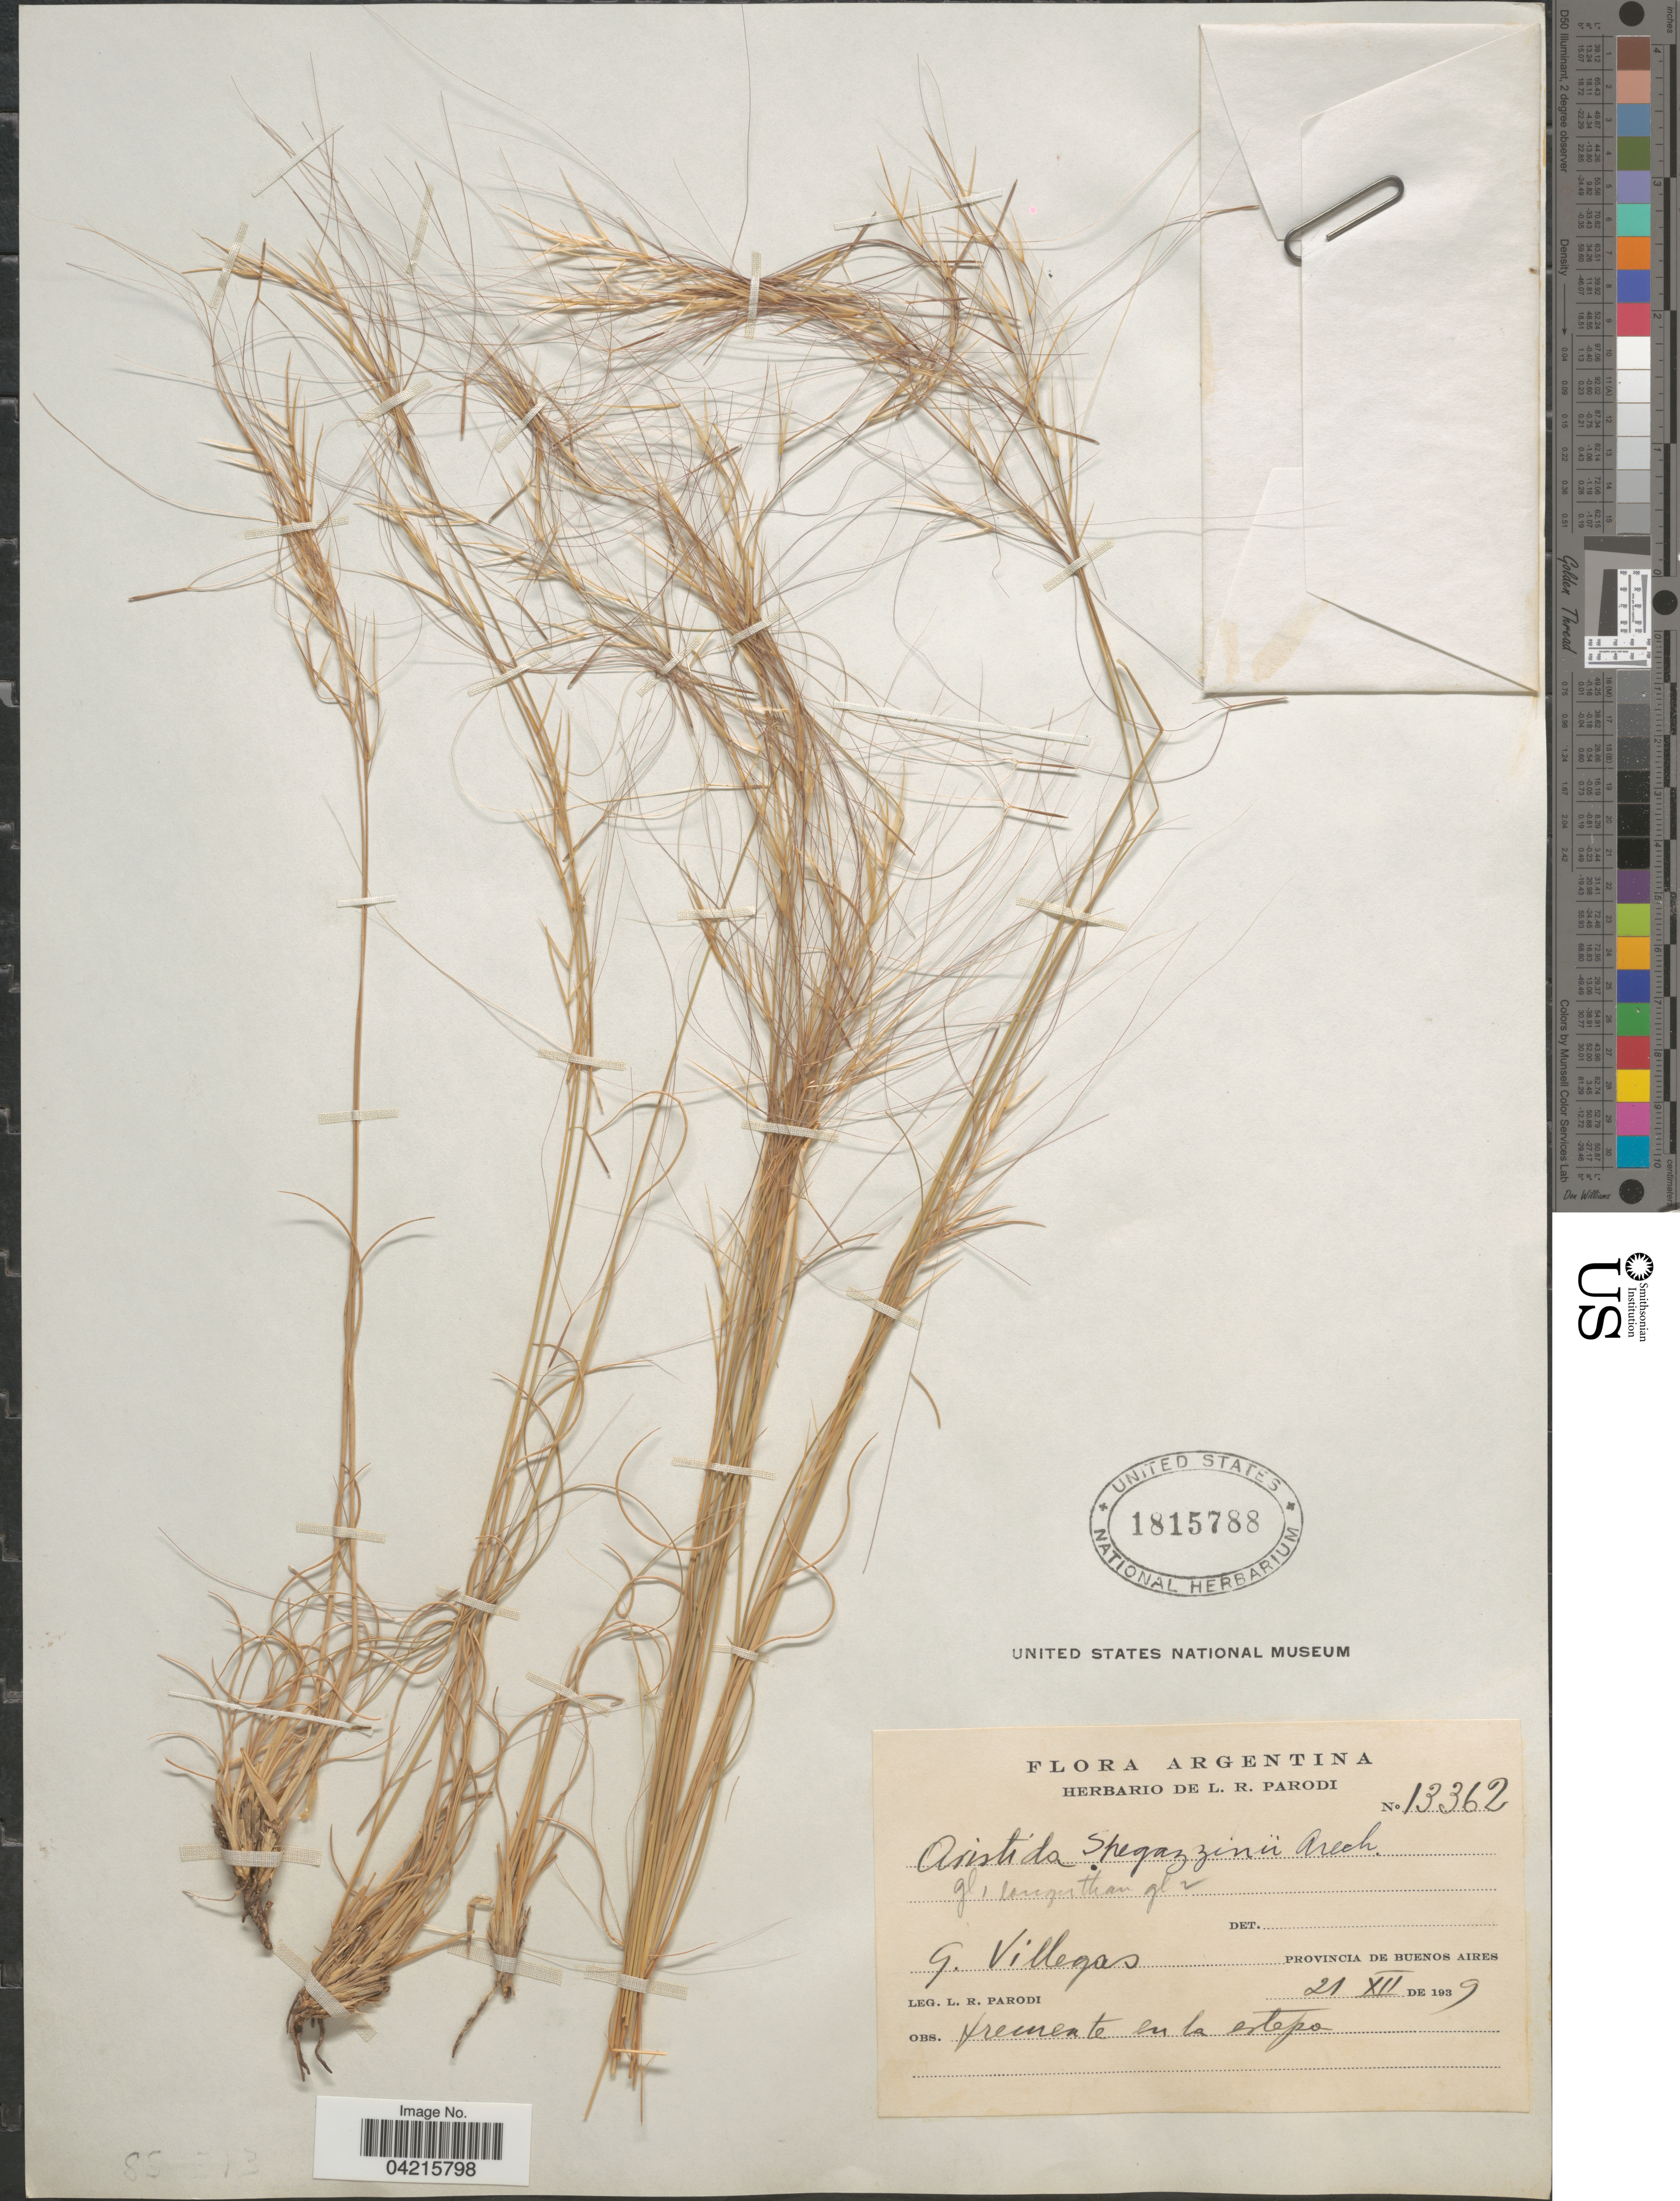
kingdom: Plantae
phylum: Tracheophyta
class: Liliopsida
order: Poales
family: Poaceae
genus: Aristida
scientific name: Aristida spegazzinii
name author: Arechav.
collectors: L. R. Parodi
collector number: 13362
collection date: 1939-12-21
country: Argentina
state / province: Buenos Aires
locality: G. Villegas.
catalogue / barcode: US 1815788